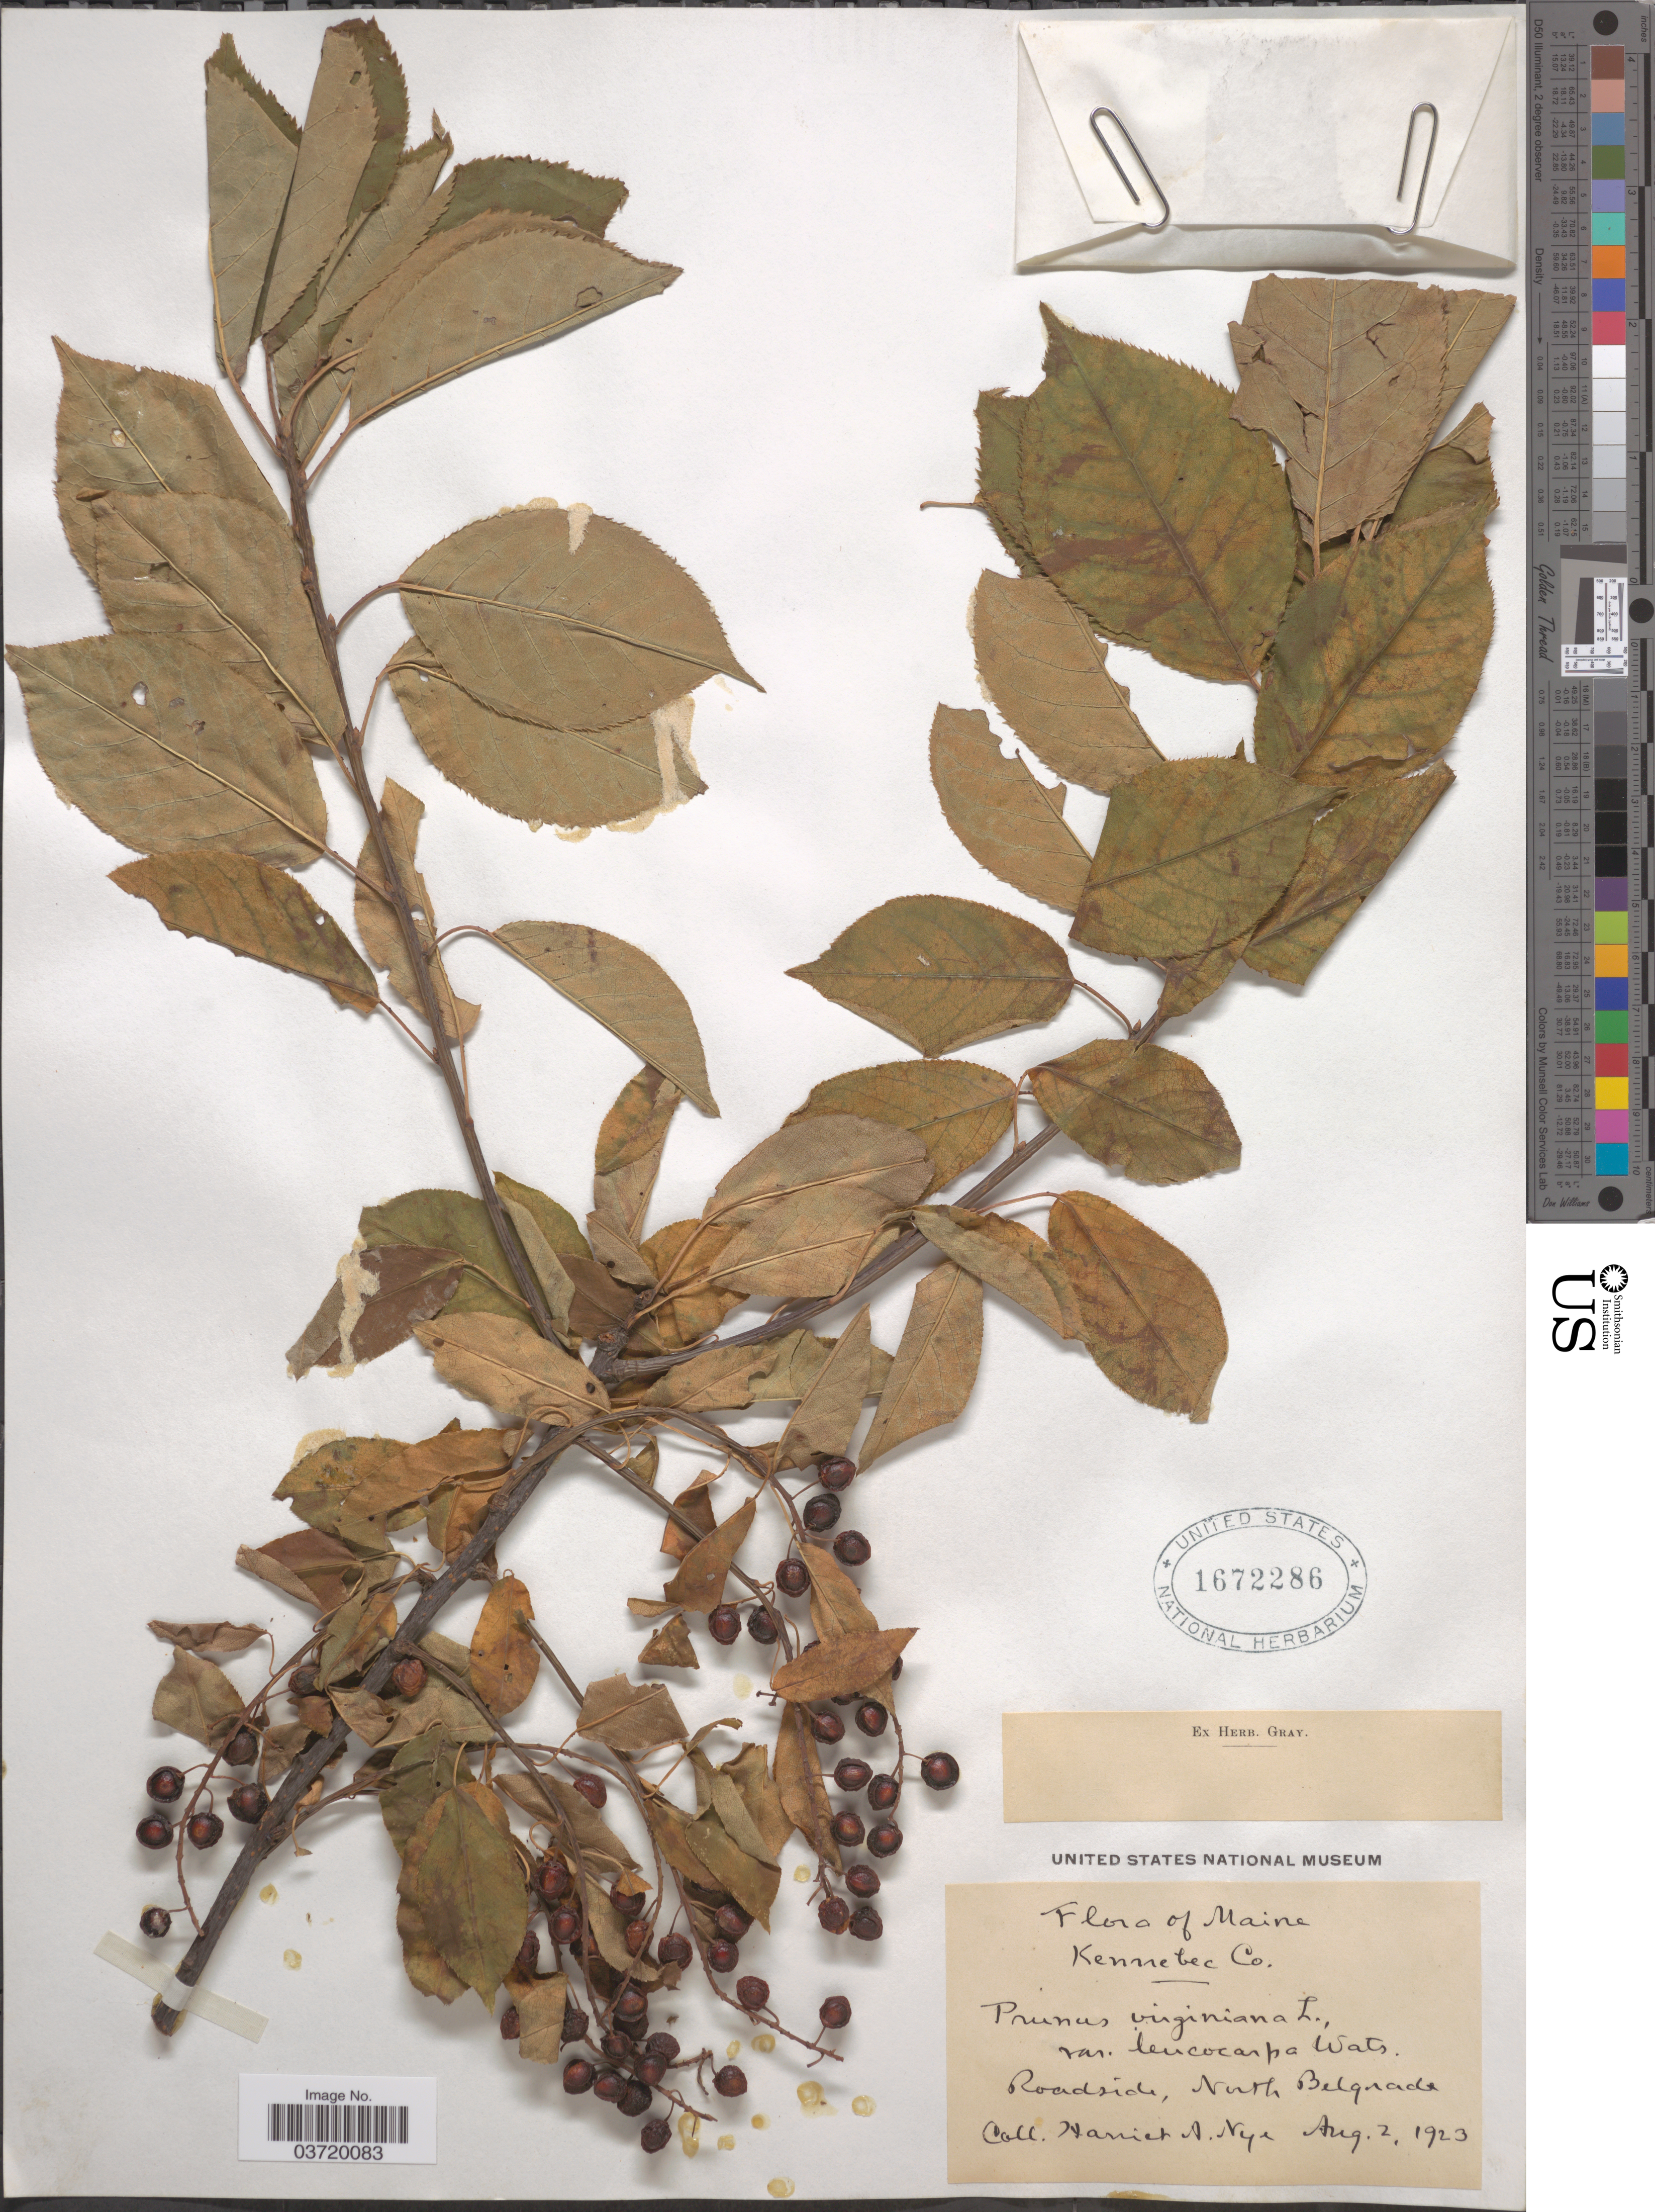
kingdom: Plantae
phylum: Tracheophyta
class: Magnoliopsida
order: Rosales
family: Rosaceae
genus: Prunus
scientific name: Prunus virginiana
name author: L.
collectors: H. Nye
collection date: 1923-08-02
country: United States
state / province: Maine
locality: Kennebec Co. Roadside, North Belgrade.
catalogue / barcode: US 1672286